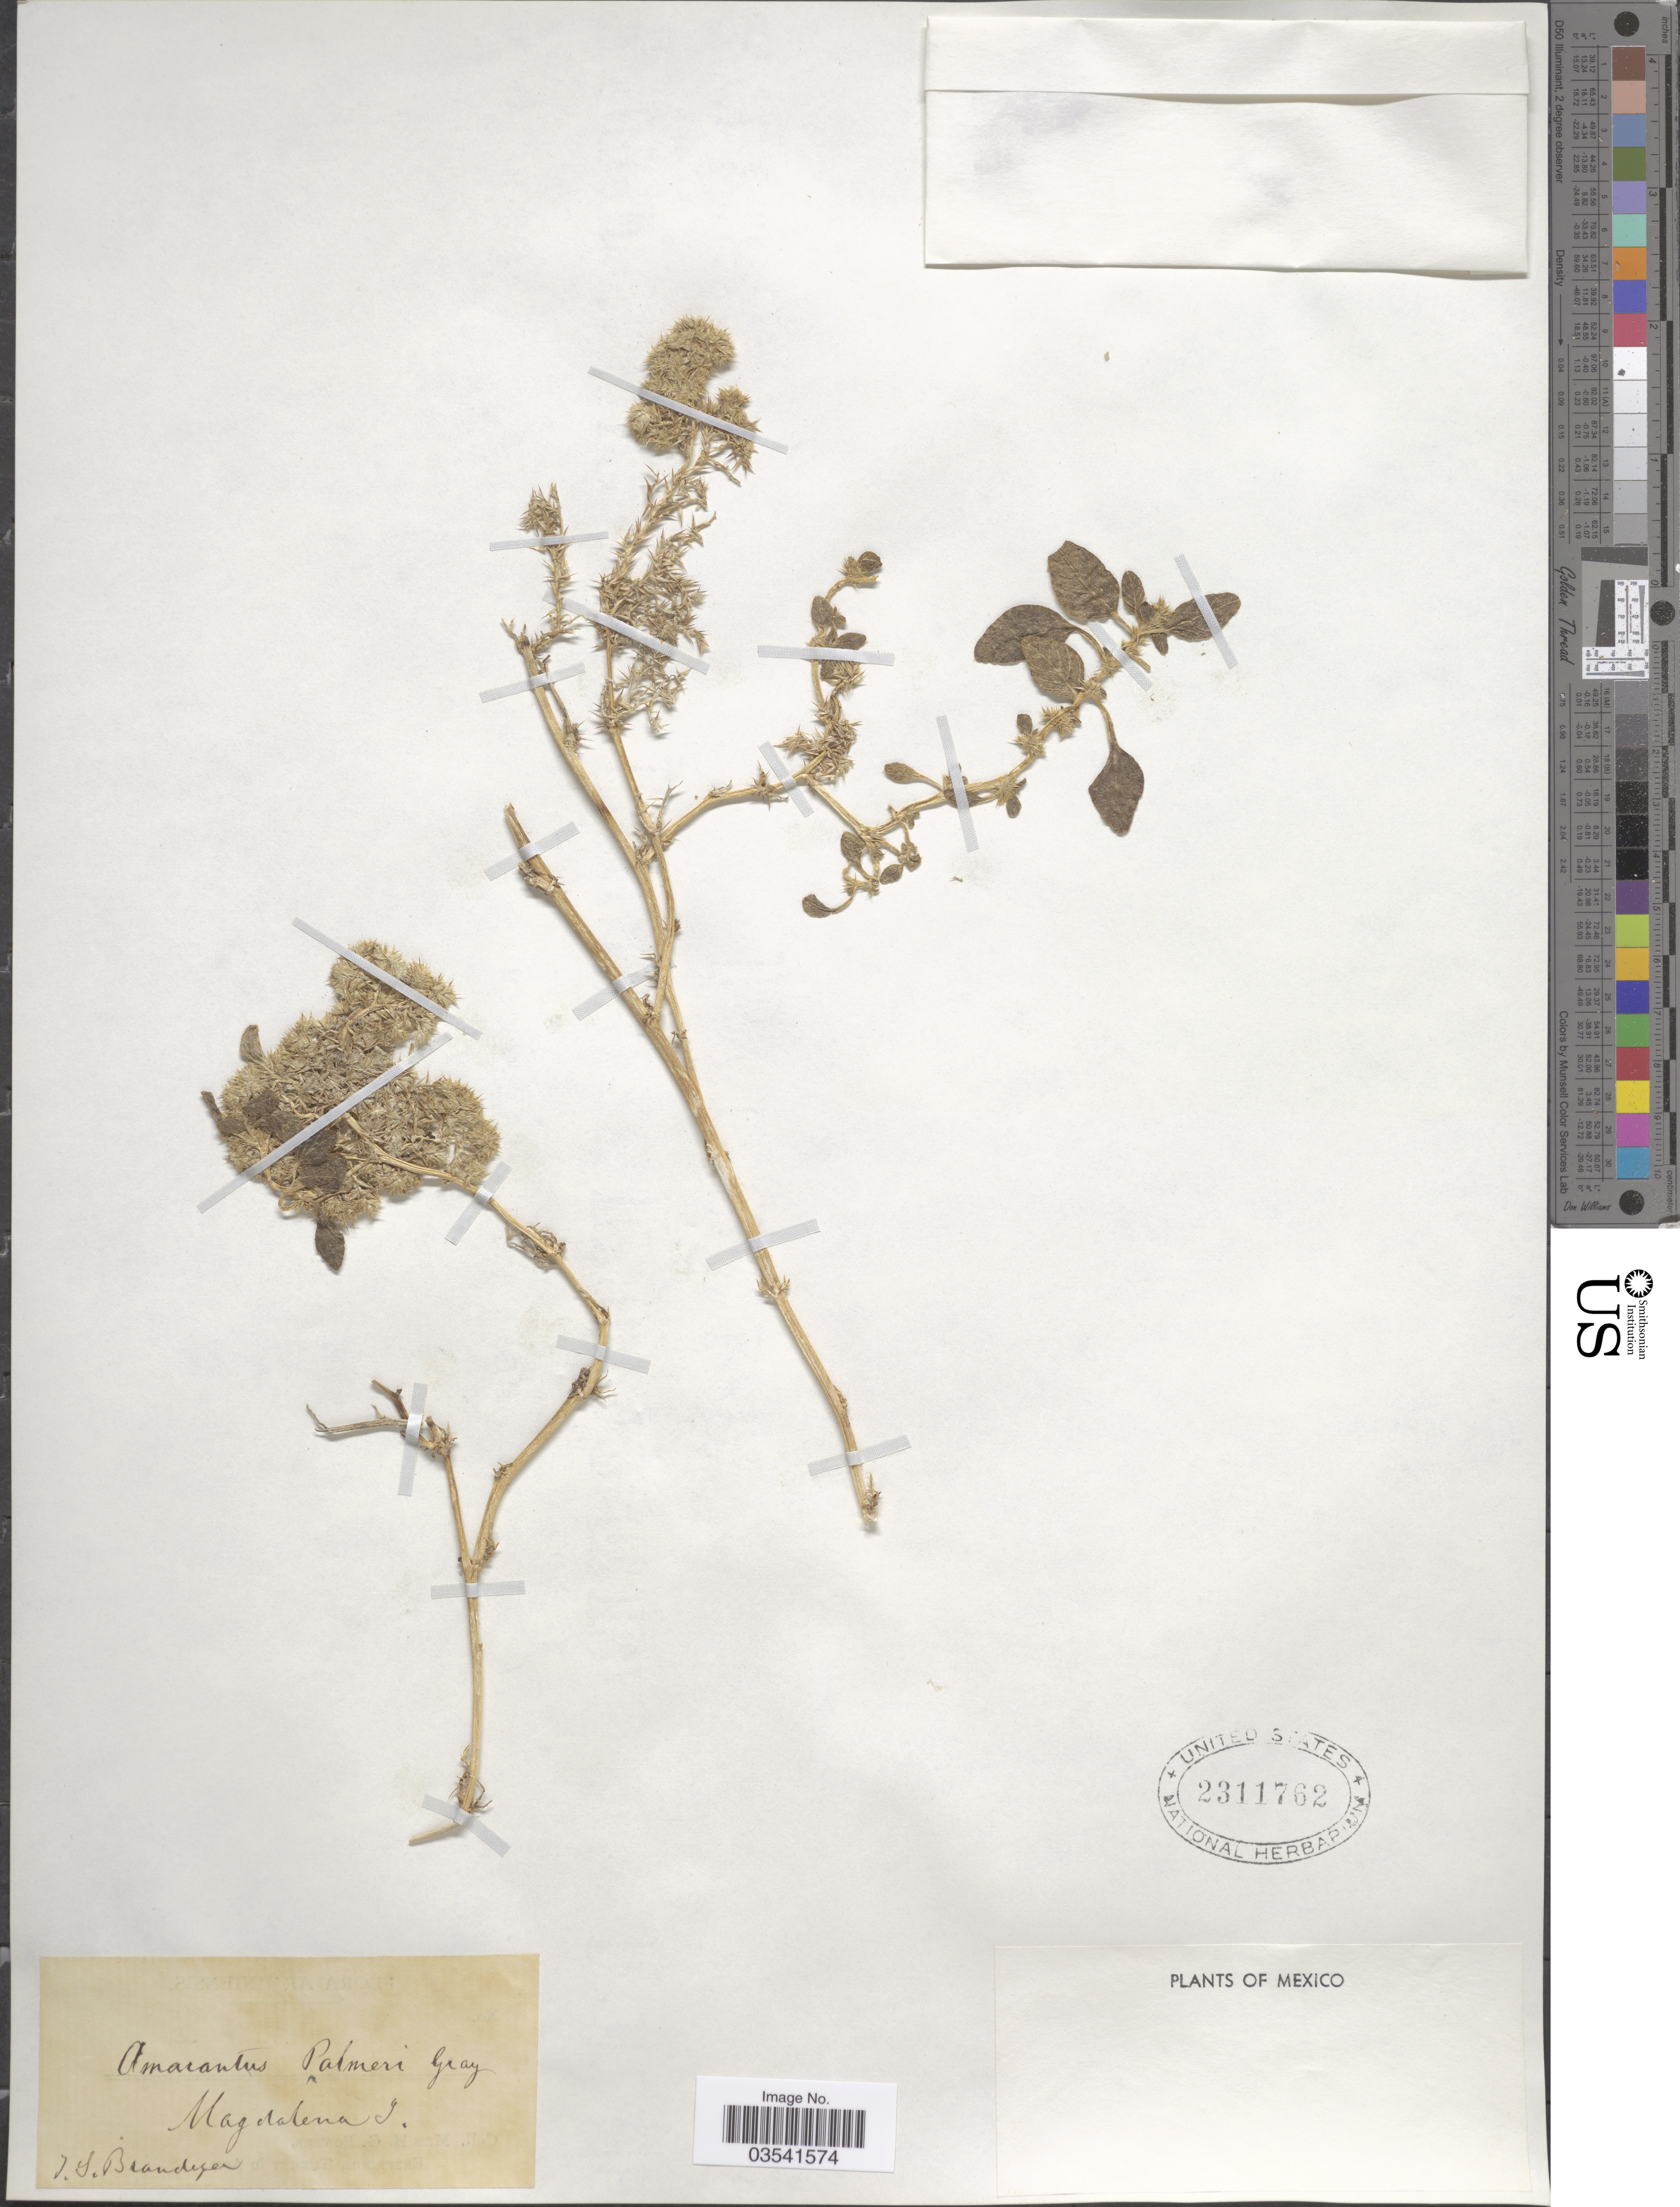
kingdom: Plantae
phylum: Tracheophyta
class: Magnoliopsida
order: Caryophyllales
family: Amaranthaceae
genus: Amaranthus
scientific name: Amaranthus palmeri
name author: S. Watson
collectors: T. S. Brandegee (herbarium)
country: Mexico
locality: Magdalena I.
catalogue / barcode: US 2311762